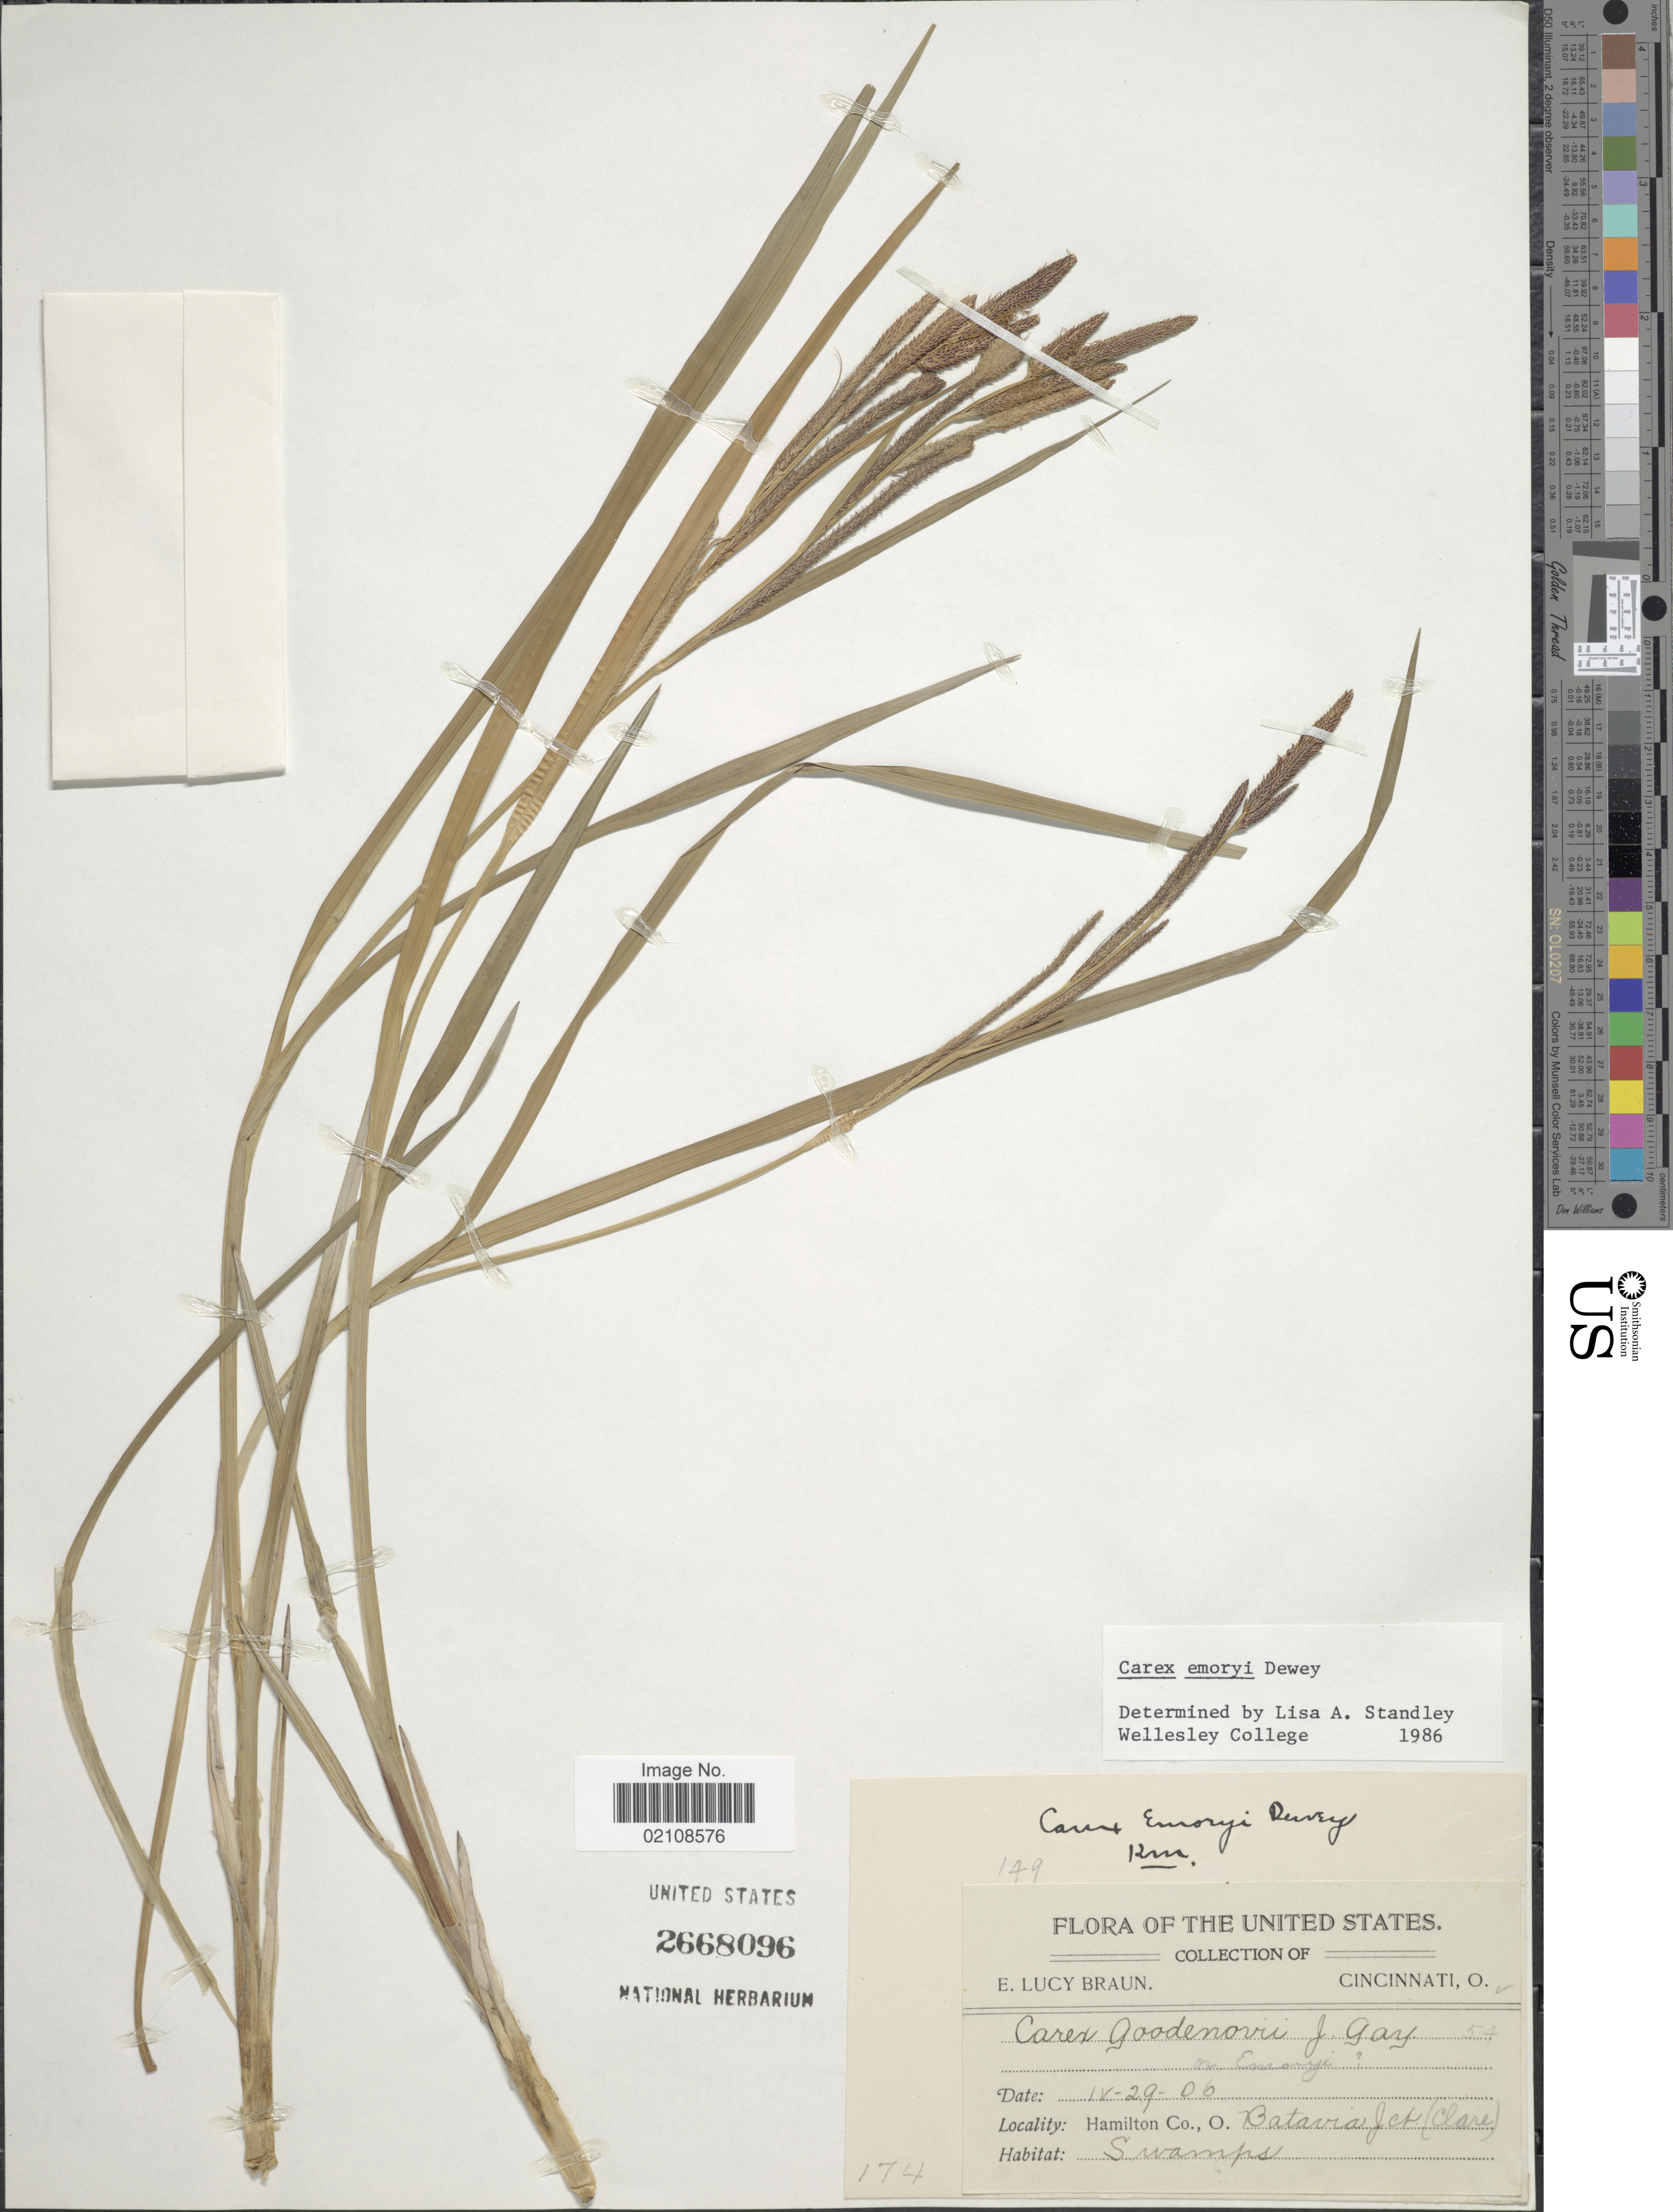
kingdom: Plantae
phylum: Tracheophyta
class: Liliopsida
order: Poales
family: Cyperaceae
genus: Carex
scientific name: Carex emoryi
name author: Dewey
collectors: E. L. Braun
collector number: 54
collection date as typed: Transcribed d/m/y: 29/4/6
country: United States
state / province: Ohio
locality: Hamilton Co., Batavia Jct. (Clare)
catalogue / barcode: US 2668096